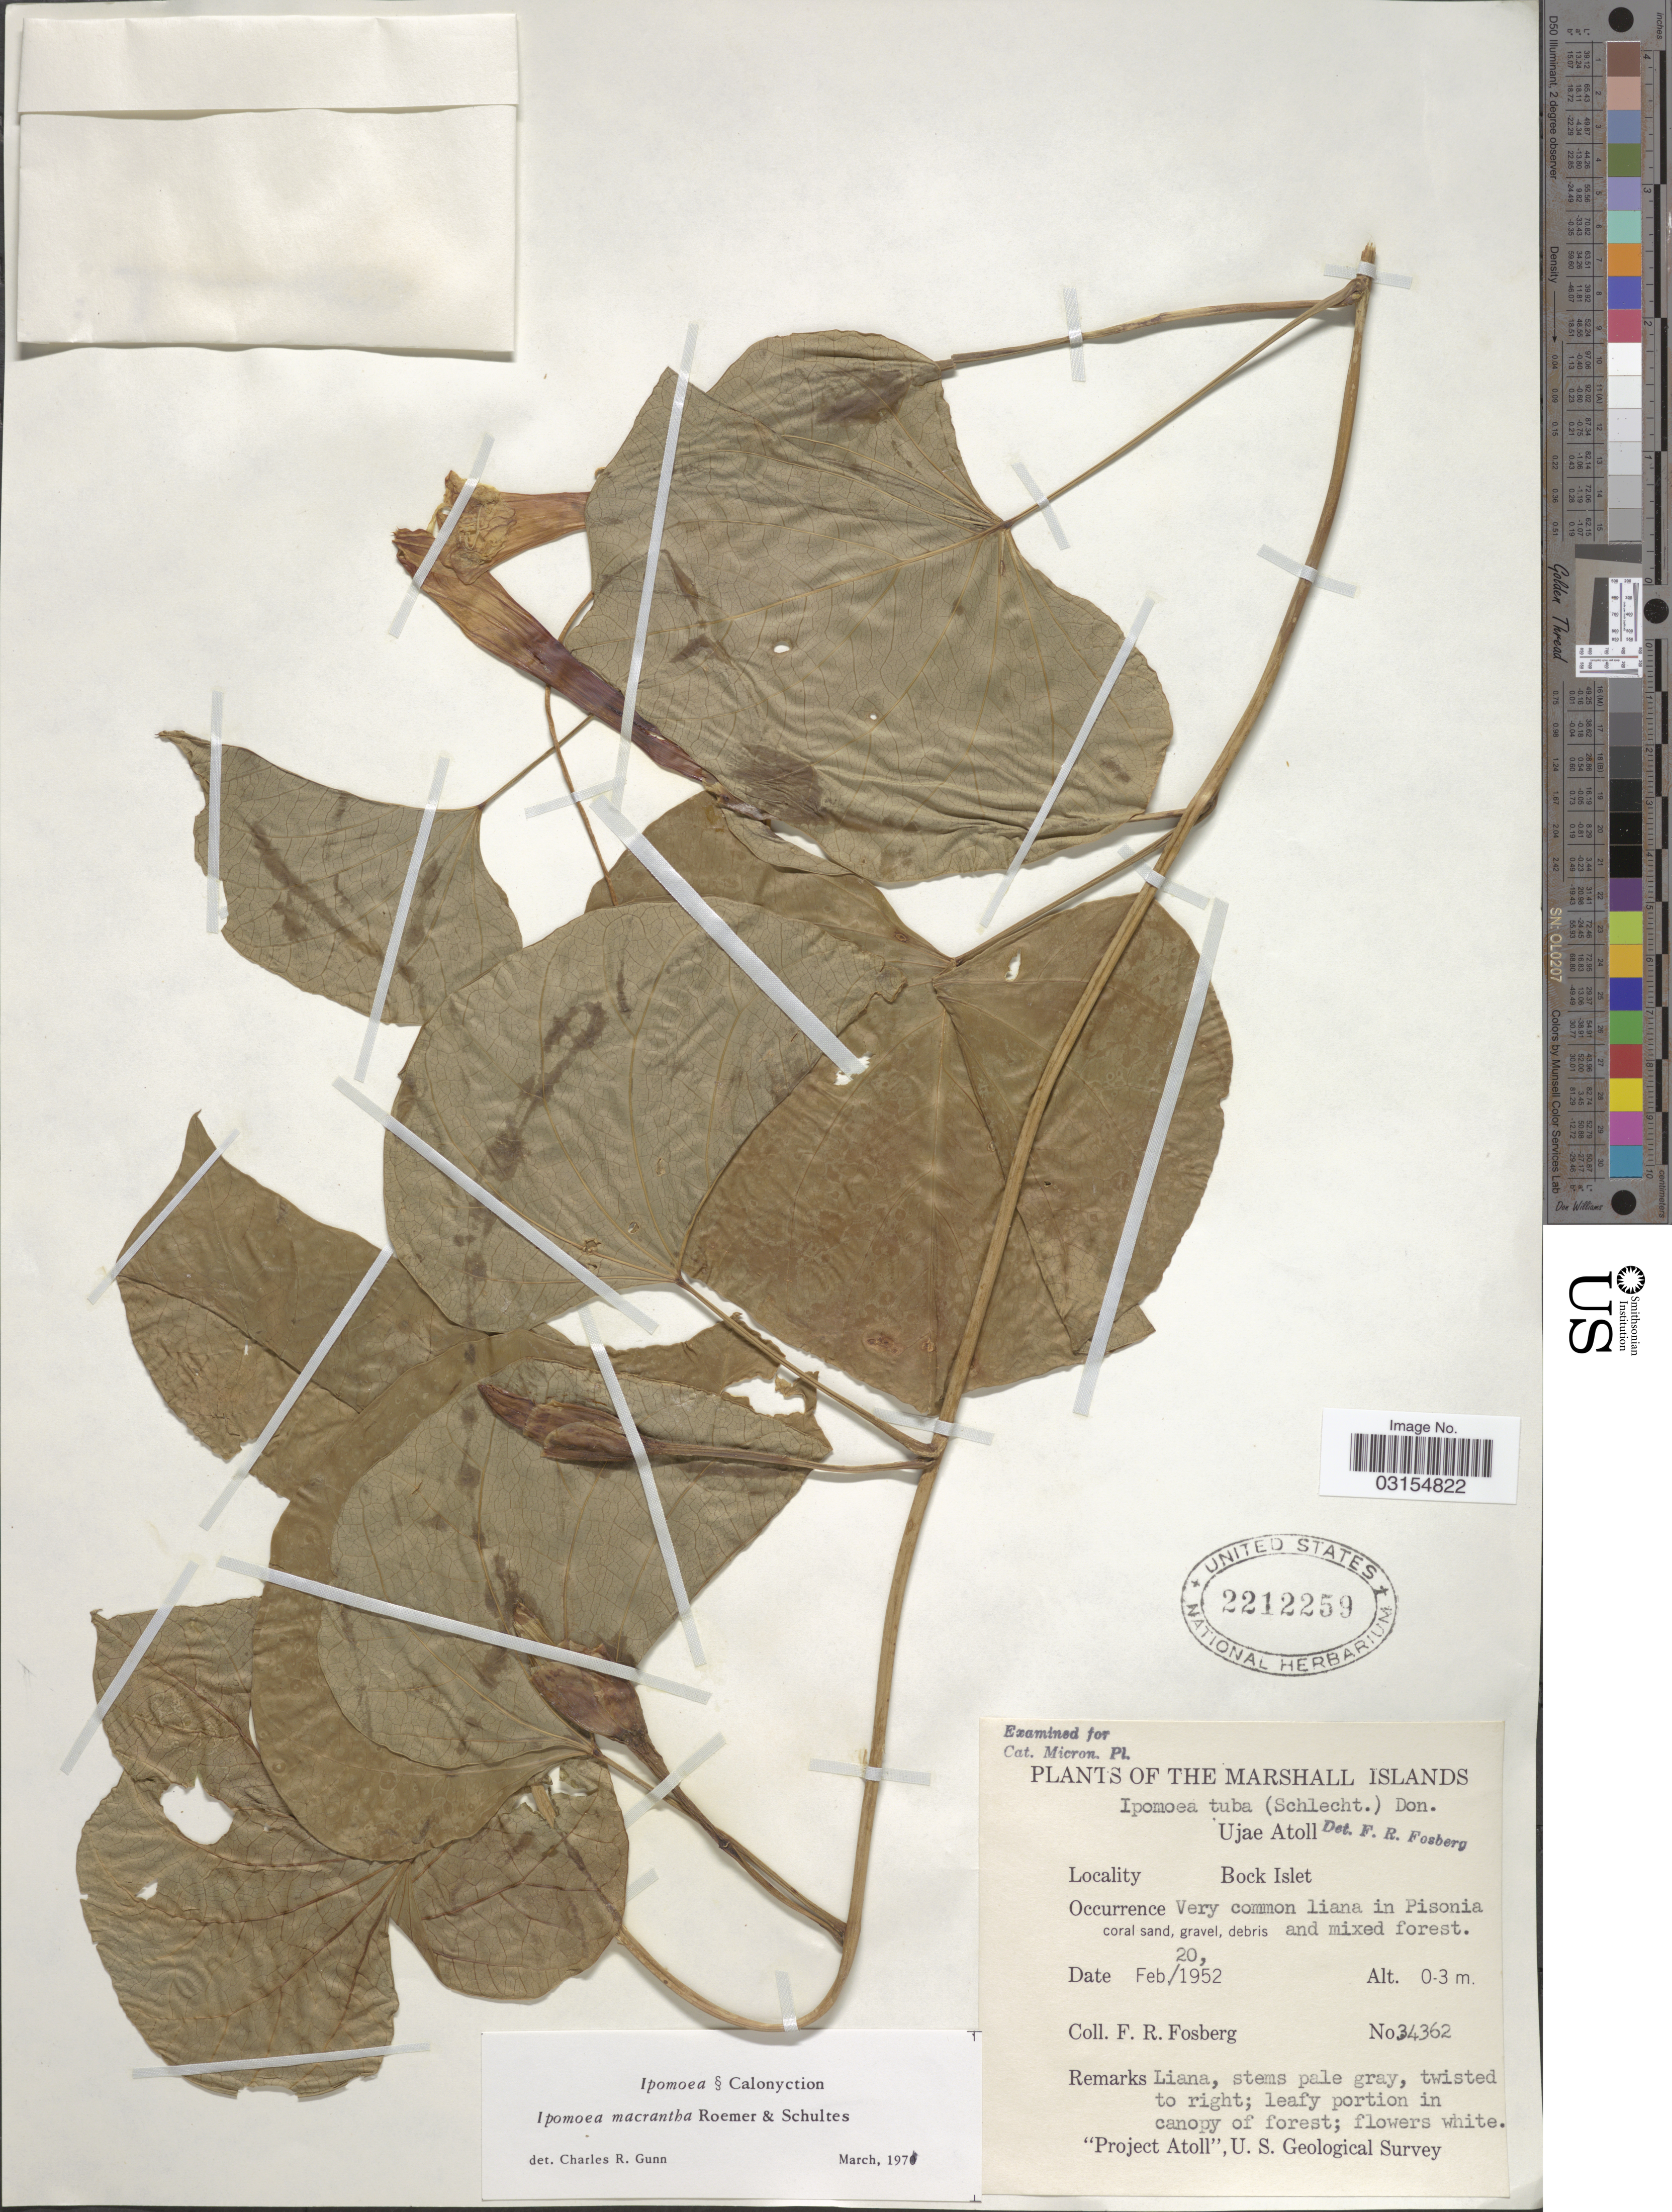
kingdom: Plantae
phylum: Tracheophyta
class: Magnoliopsida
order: Solanales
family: Convolvulaceae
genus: Ipomoea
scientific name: Ipomoea violacea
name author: L.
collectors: F. R. Fosberg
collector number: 34362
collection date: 1952-02-20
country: Marshall Islands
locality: Ujae Atoll, Bock Islet.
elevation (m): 0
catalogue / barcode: US 2212259